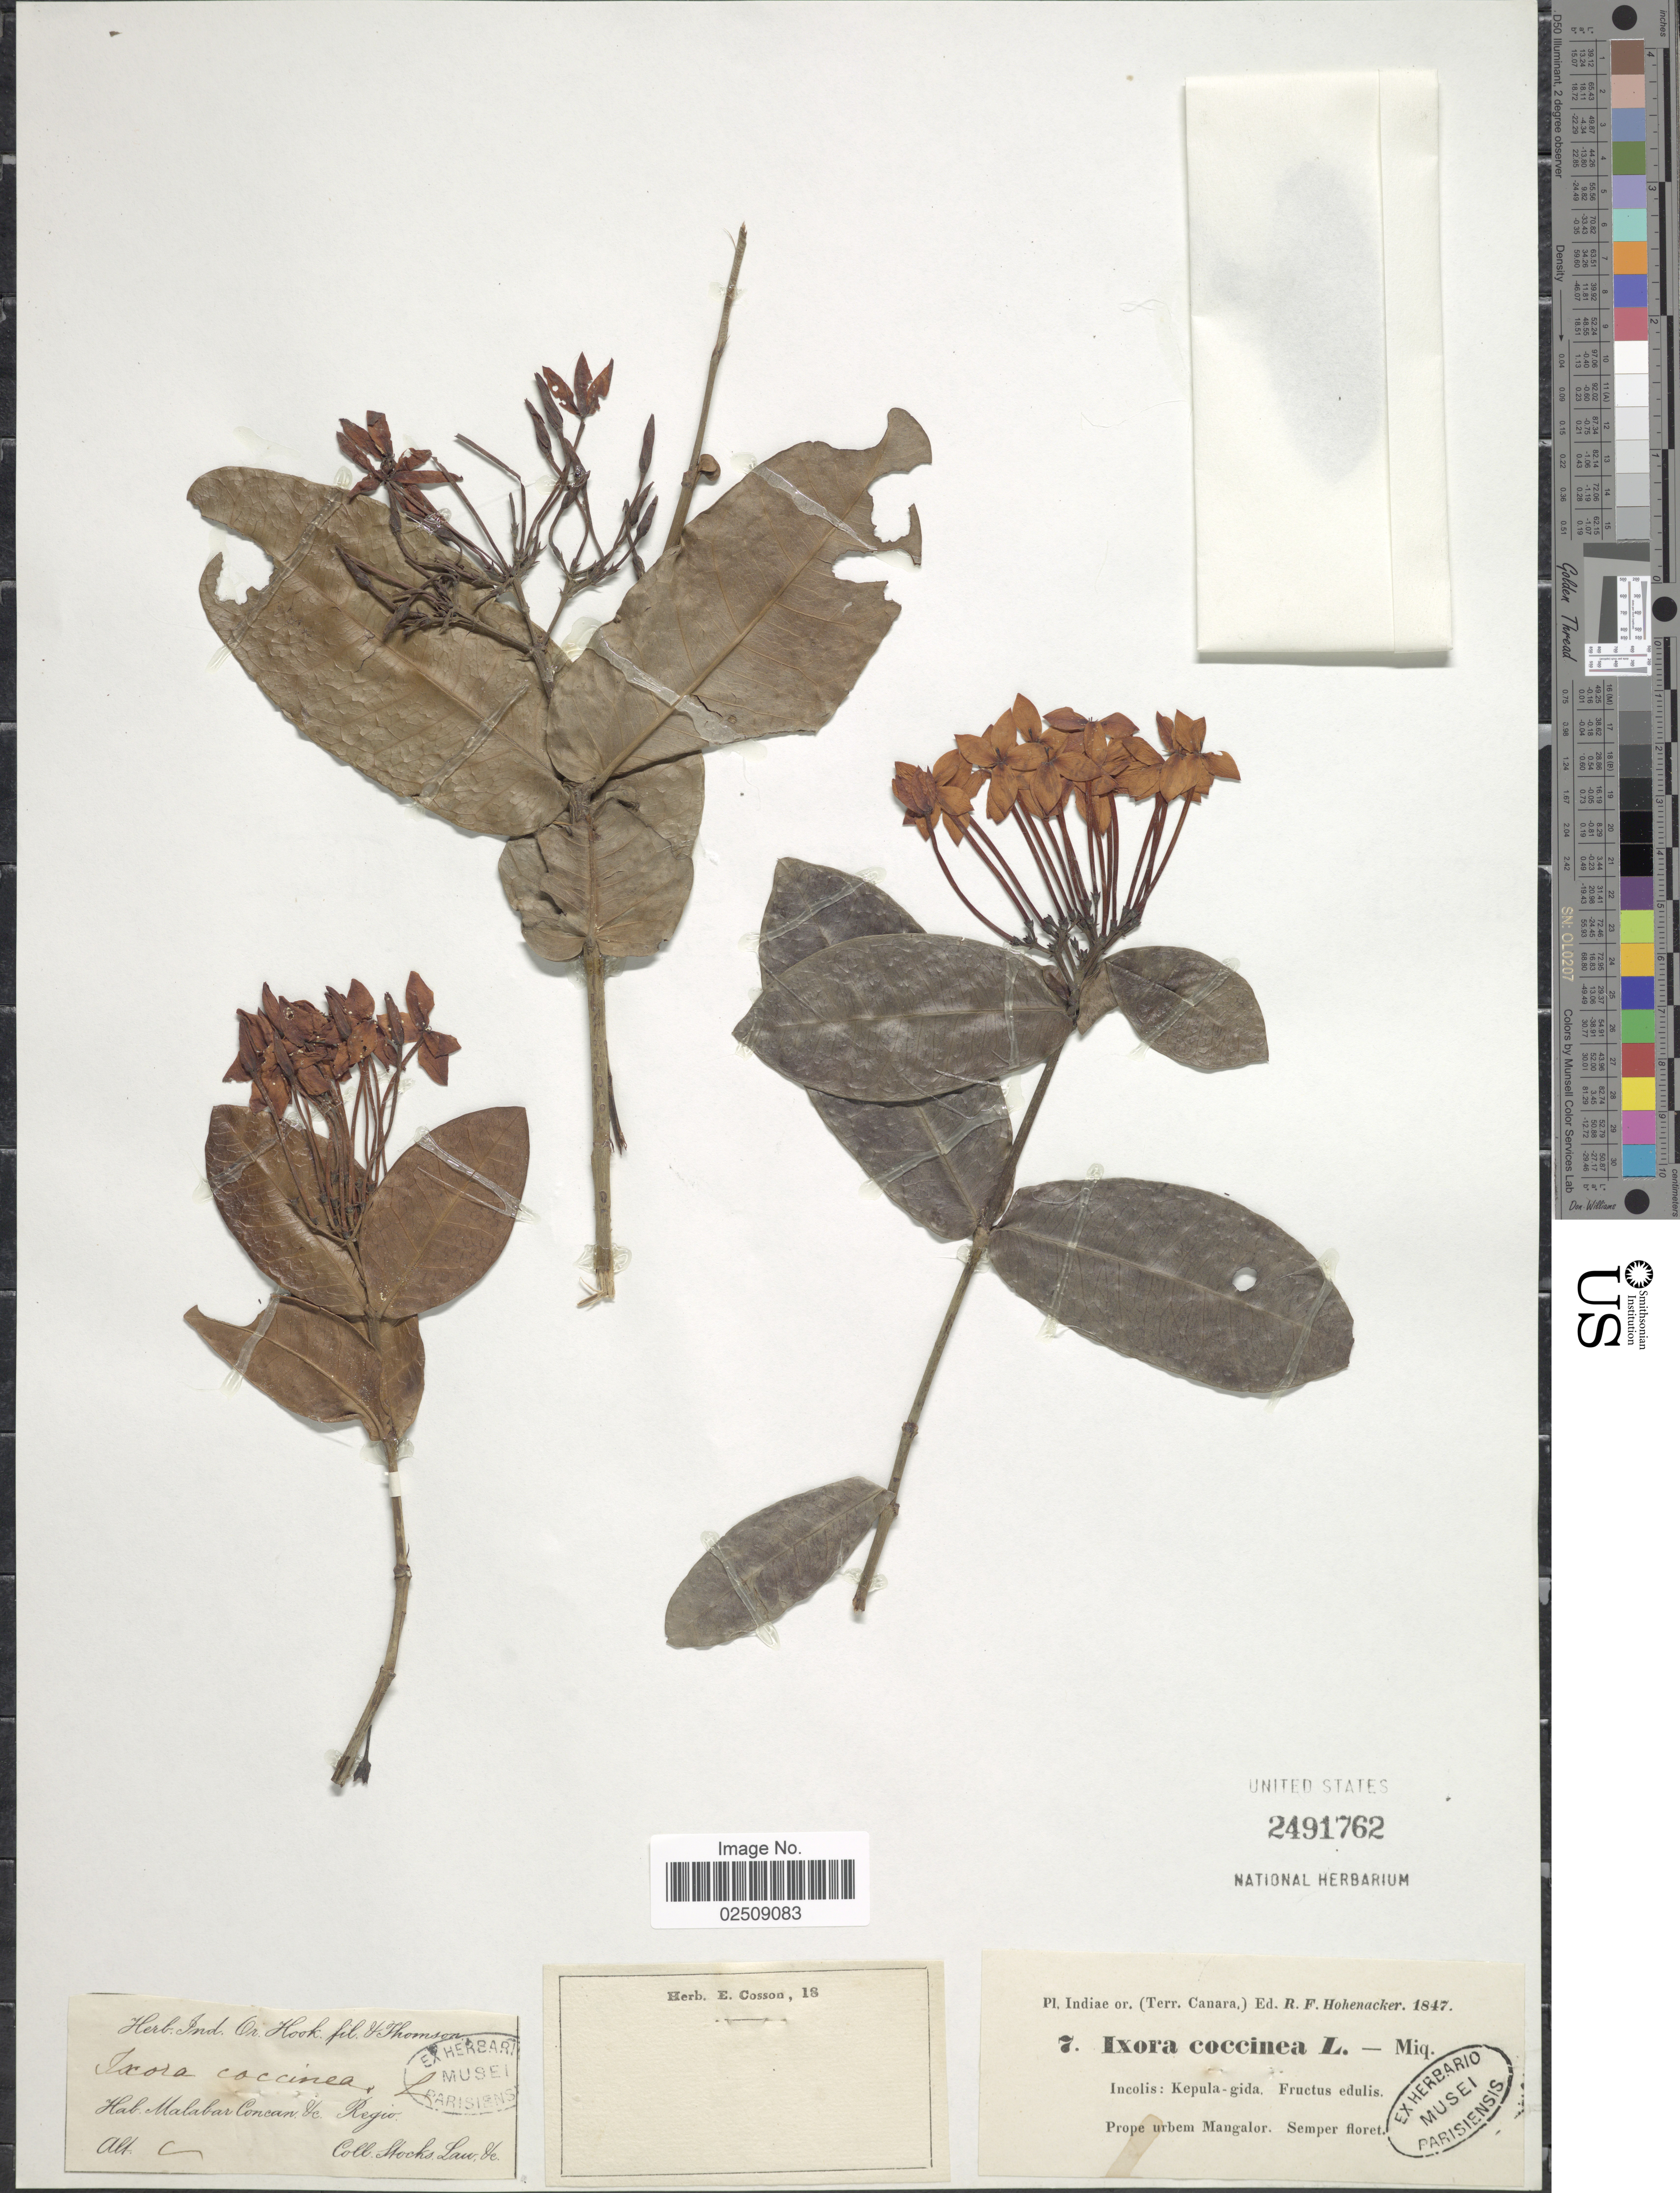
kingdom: Plantae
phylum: Tracheophyta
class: Magnoliopsida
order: Gentianales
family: Rubiaceae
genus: Ixora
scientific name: Ixora coccinea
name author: L.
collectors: J. Stocks & J. Law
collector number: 7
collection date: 1847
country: India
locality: Pl. Indiae or. (Terr. Canara.) Incolis: Kepula - gida. Prope urbem Mangalor. Malabar Concan &c. Regio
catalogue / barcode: US 2491762